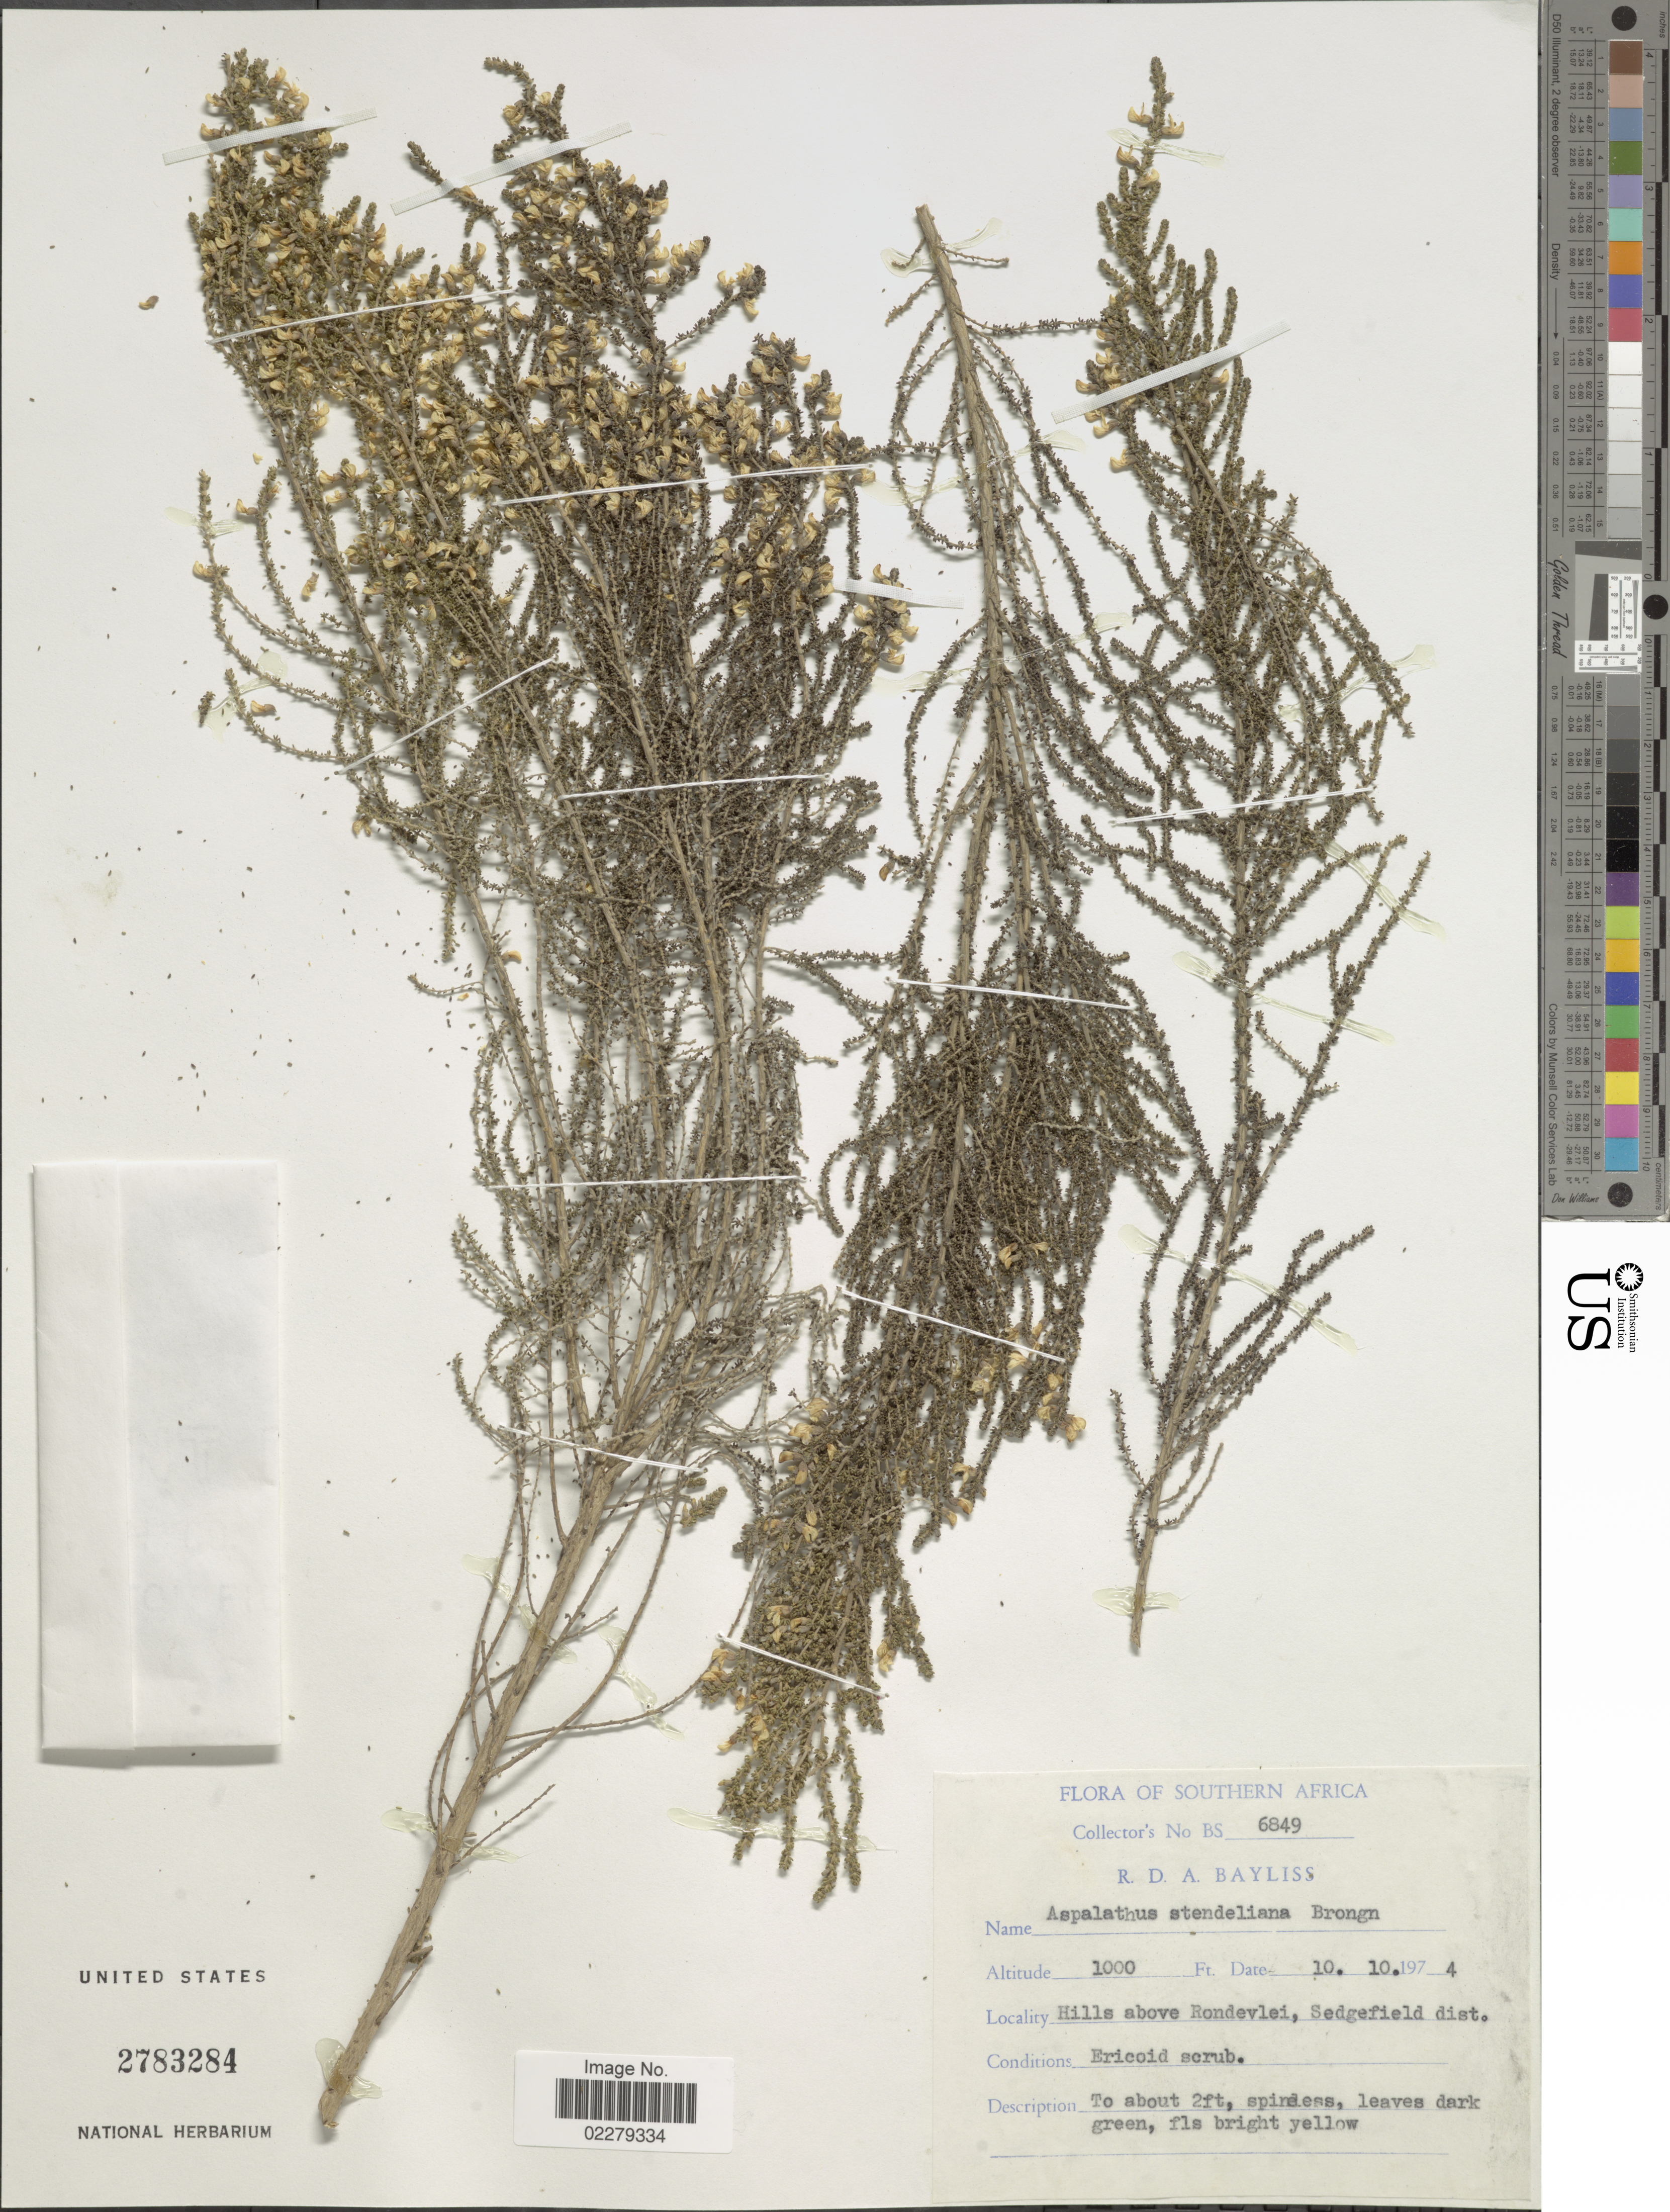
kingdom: Plantae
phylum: Tracheophyta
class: Magnoliopsida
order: Fabales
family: Fabaceae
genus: Aspalathus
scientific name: Aspalathus steudeliana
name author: Brongn.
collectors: R. Bayliss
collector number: BS6849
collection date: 1974-10-10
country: South Africa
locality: Southern Africa, Hills above Rondeveld, Sedgefield dist.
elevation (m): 305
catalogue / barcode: US 2783284